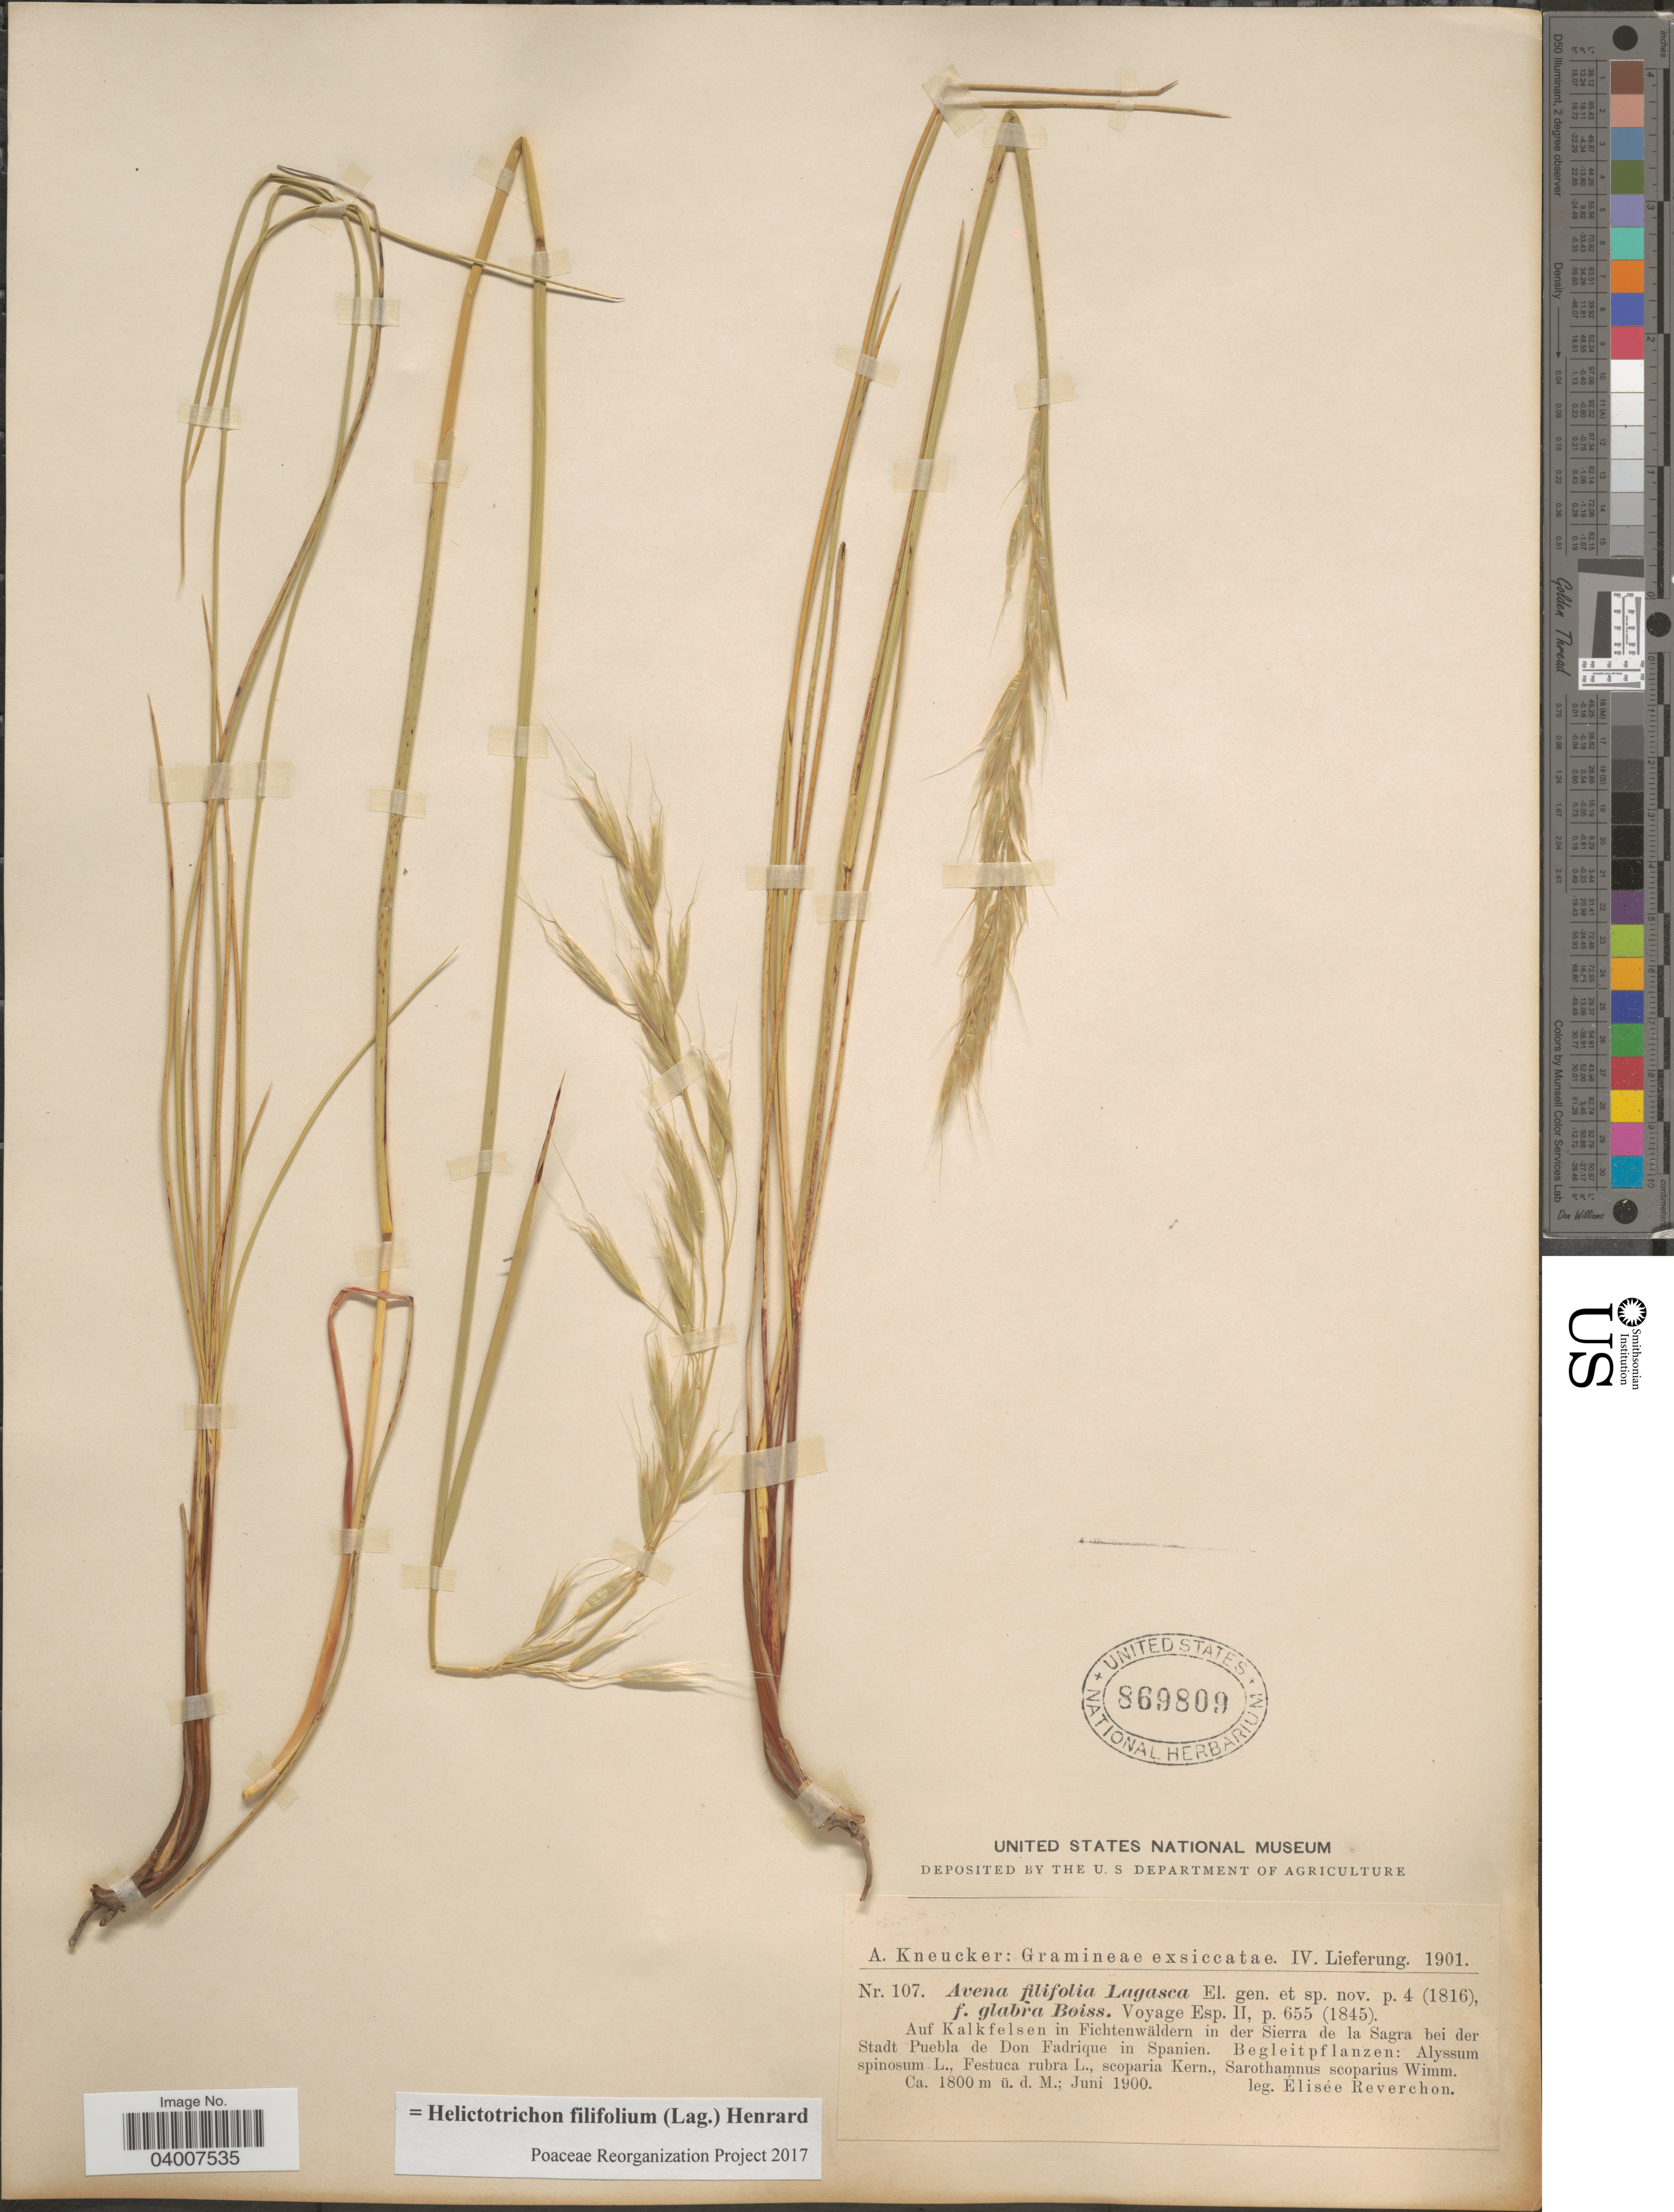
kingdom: Plantae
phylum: Tracheophyta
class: Liliopsida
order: Poales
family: Poaceae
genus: Helictotrichon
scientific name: Helictotrichon filifolium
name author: (Lag.) Henr.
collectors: E. Reverchon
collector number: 107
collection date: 1900-06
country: Spain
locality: Auf Kalkfelsen in Fichtenwäldern in der Sierra de la Sagra bei der Stadt Puebla de Don Fadrique in Spanien.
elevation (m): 1800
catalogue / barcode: US 869809